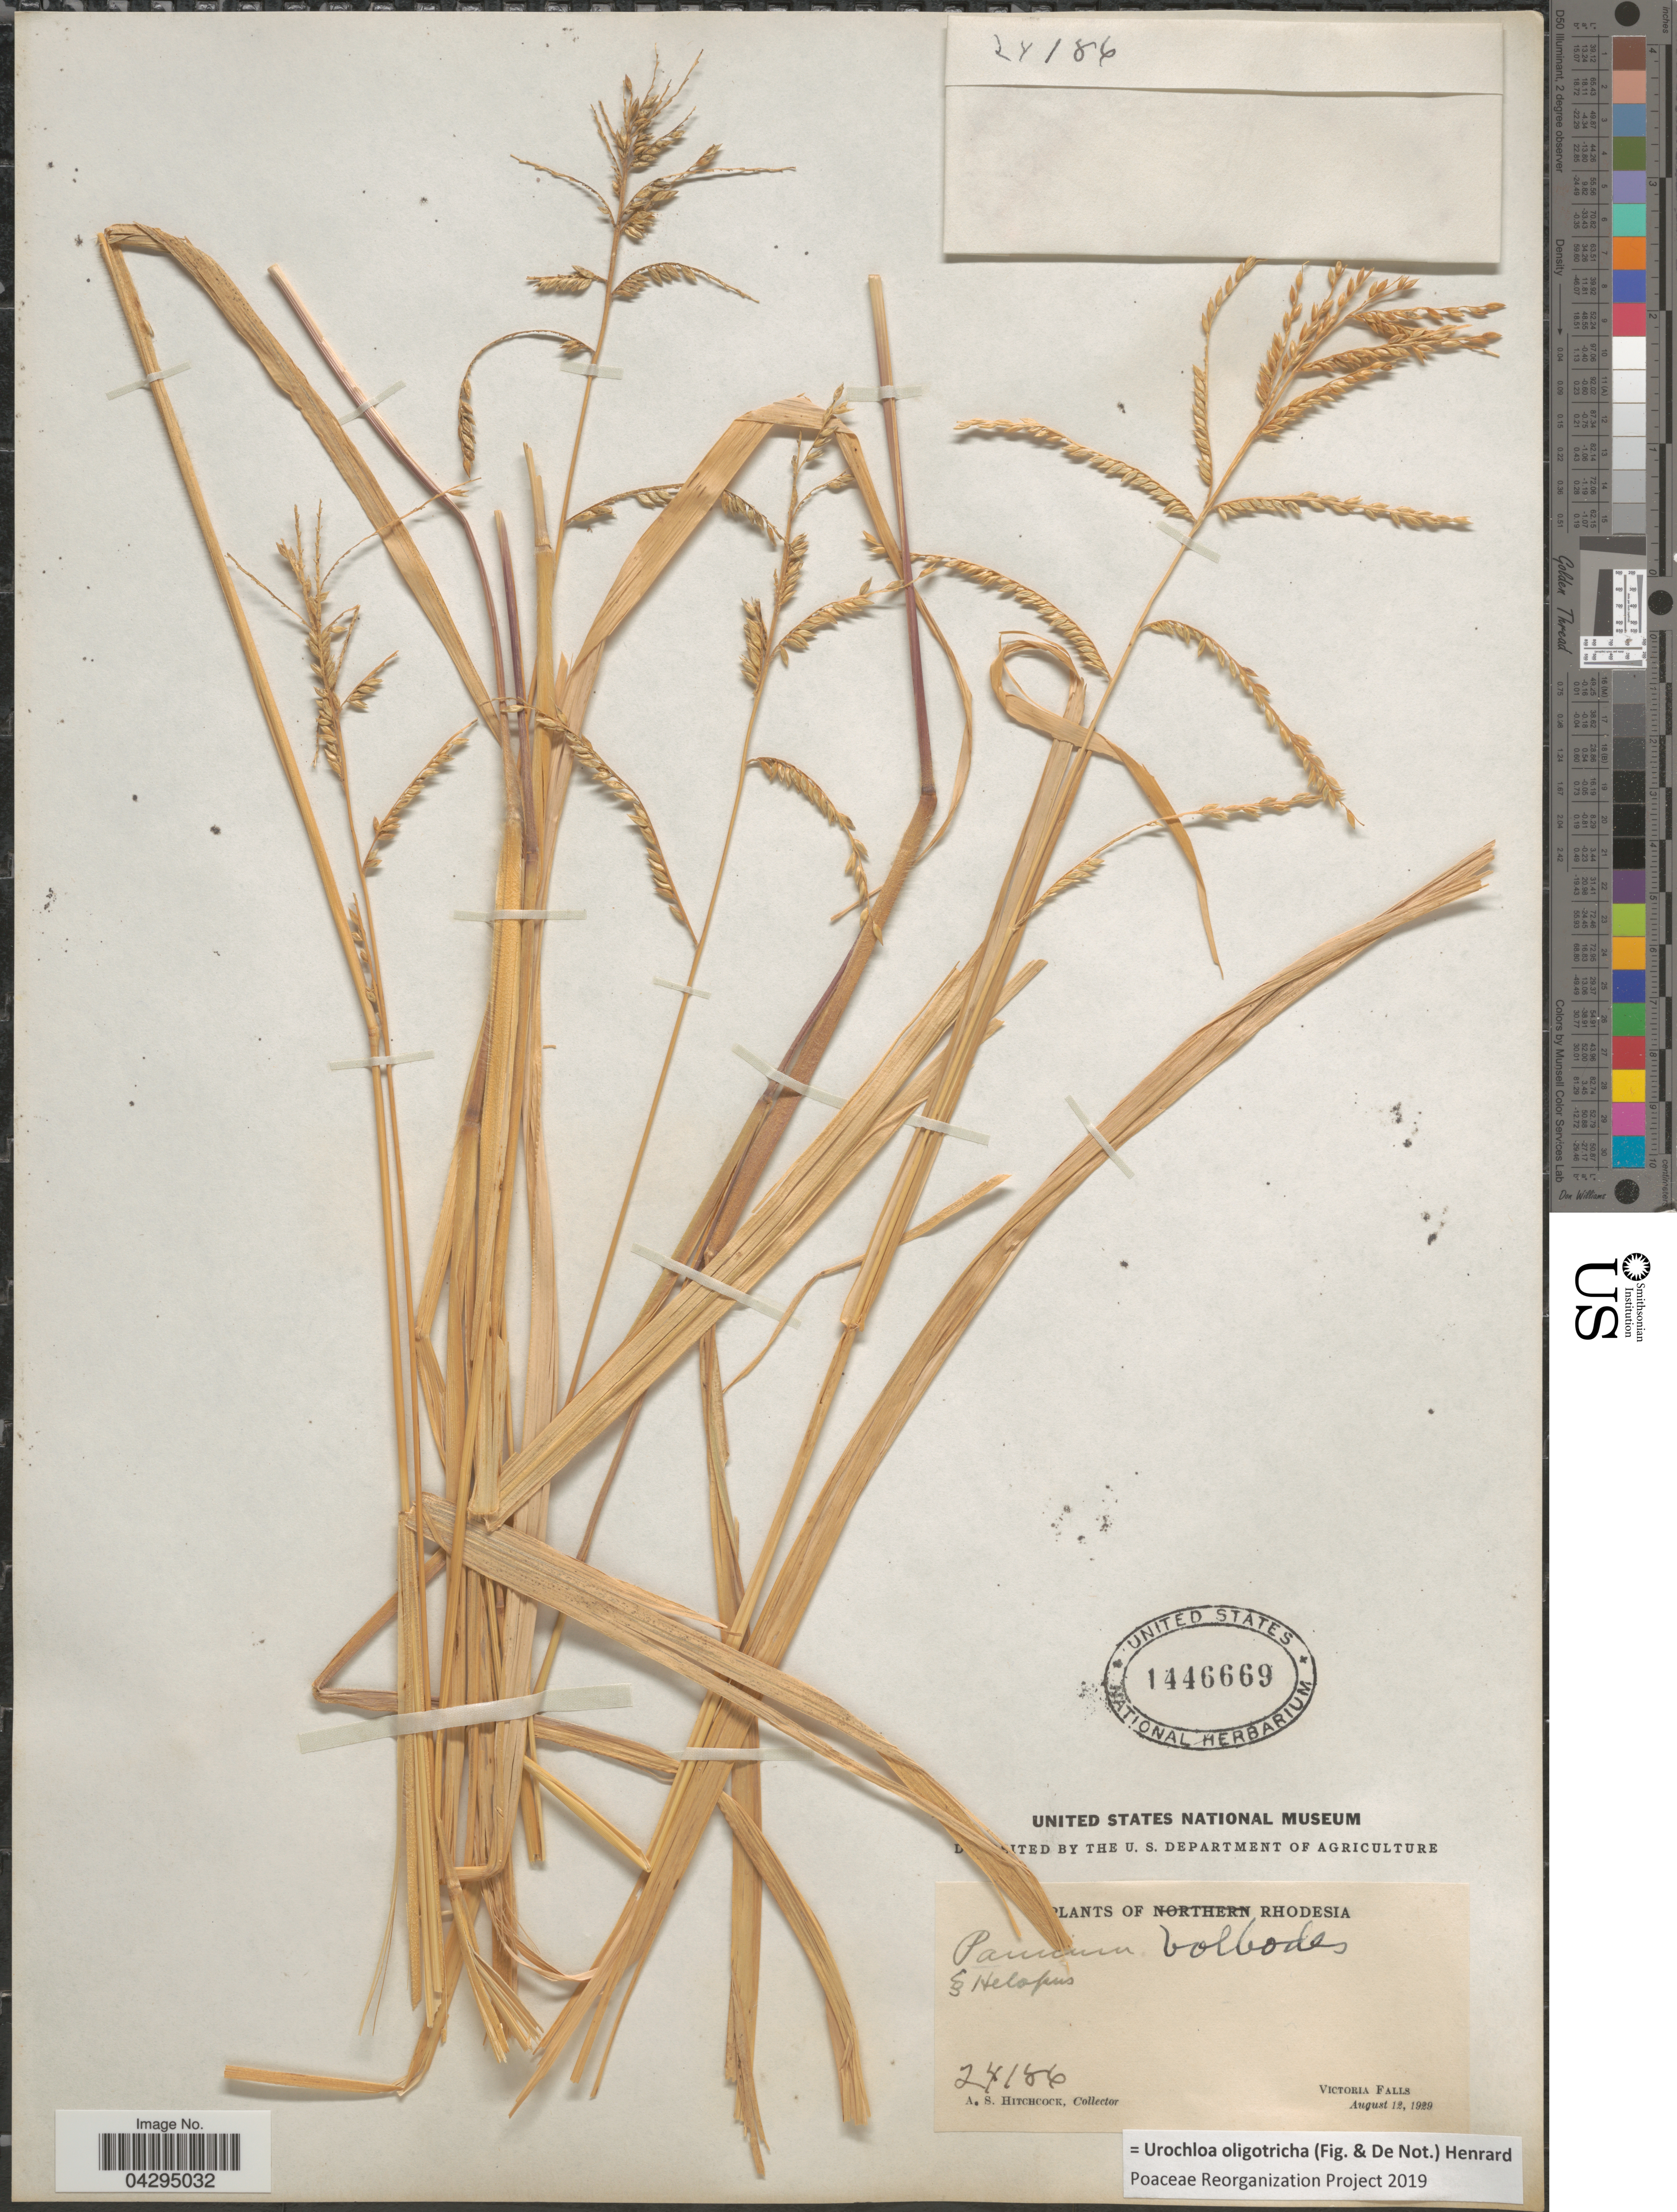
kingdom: Plantae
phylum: Tracheophyta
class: Liliopsida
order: Poales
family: Poaceae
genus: Urochloa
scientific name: Urochloa oligotricha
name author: (Fig. & De Not.) Henr.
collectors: A. S. Hitchcock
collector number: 24186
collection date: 1929-08-12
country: Zimbabwe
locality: Rhodesia. Victoria Falls.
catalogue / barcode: US 1446669